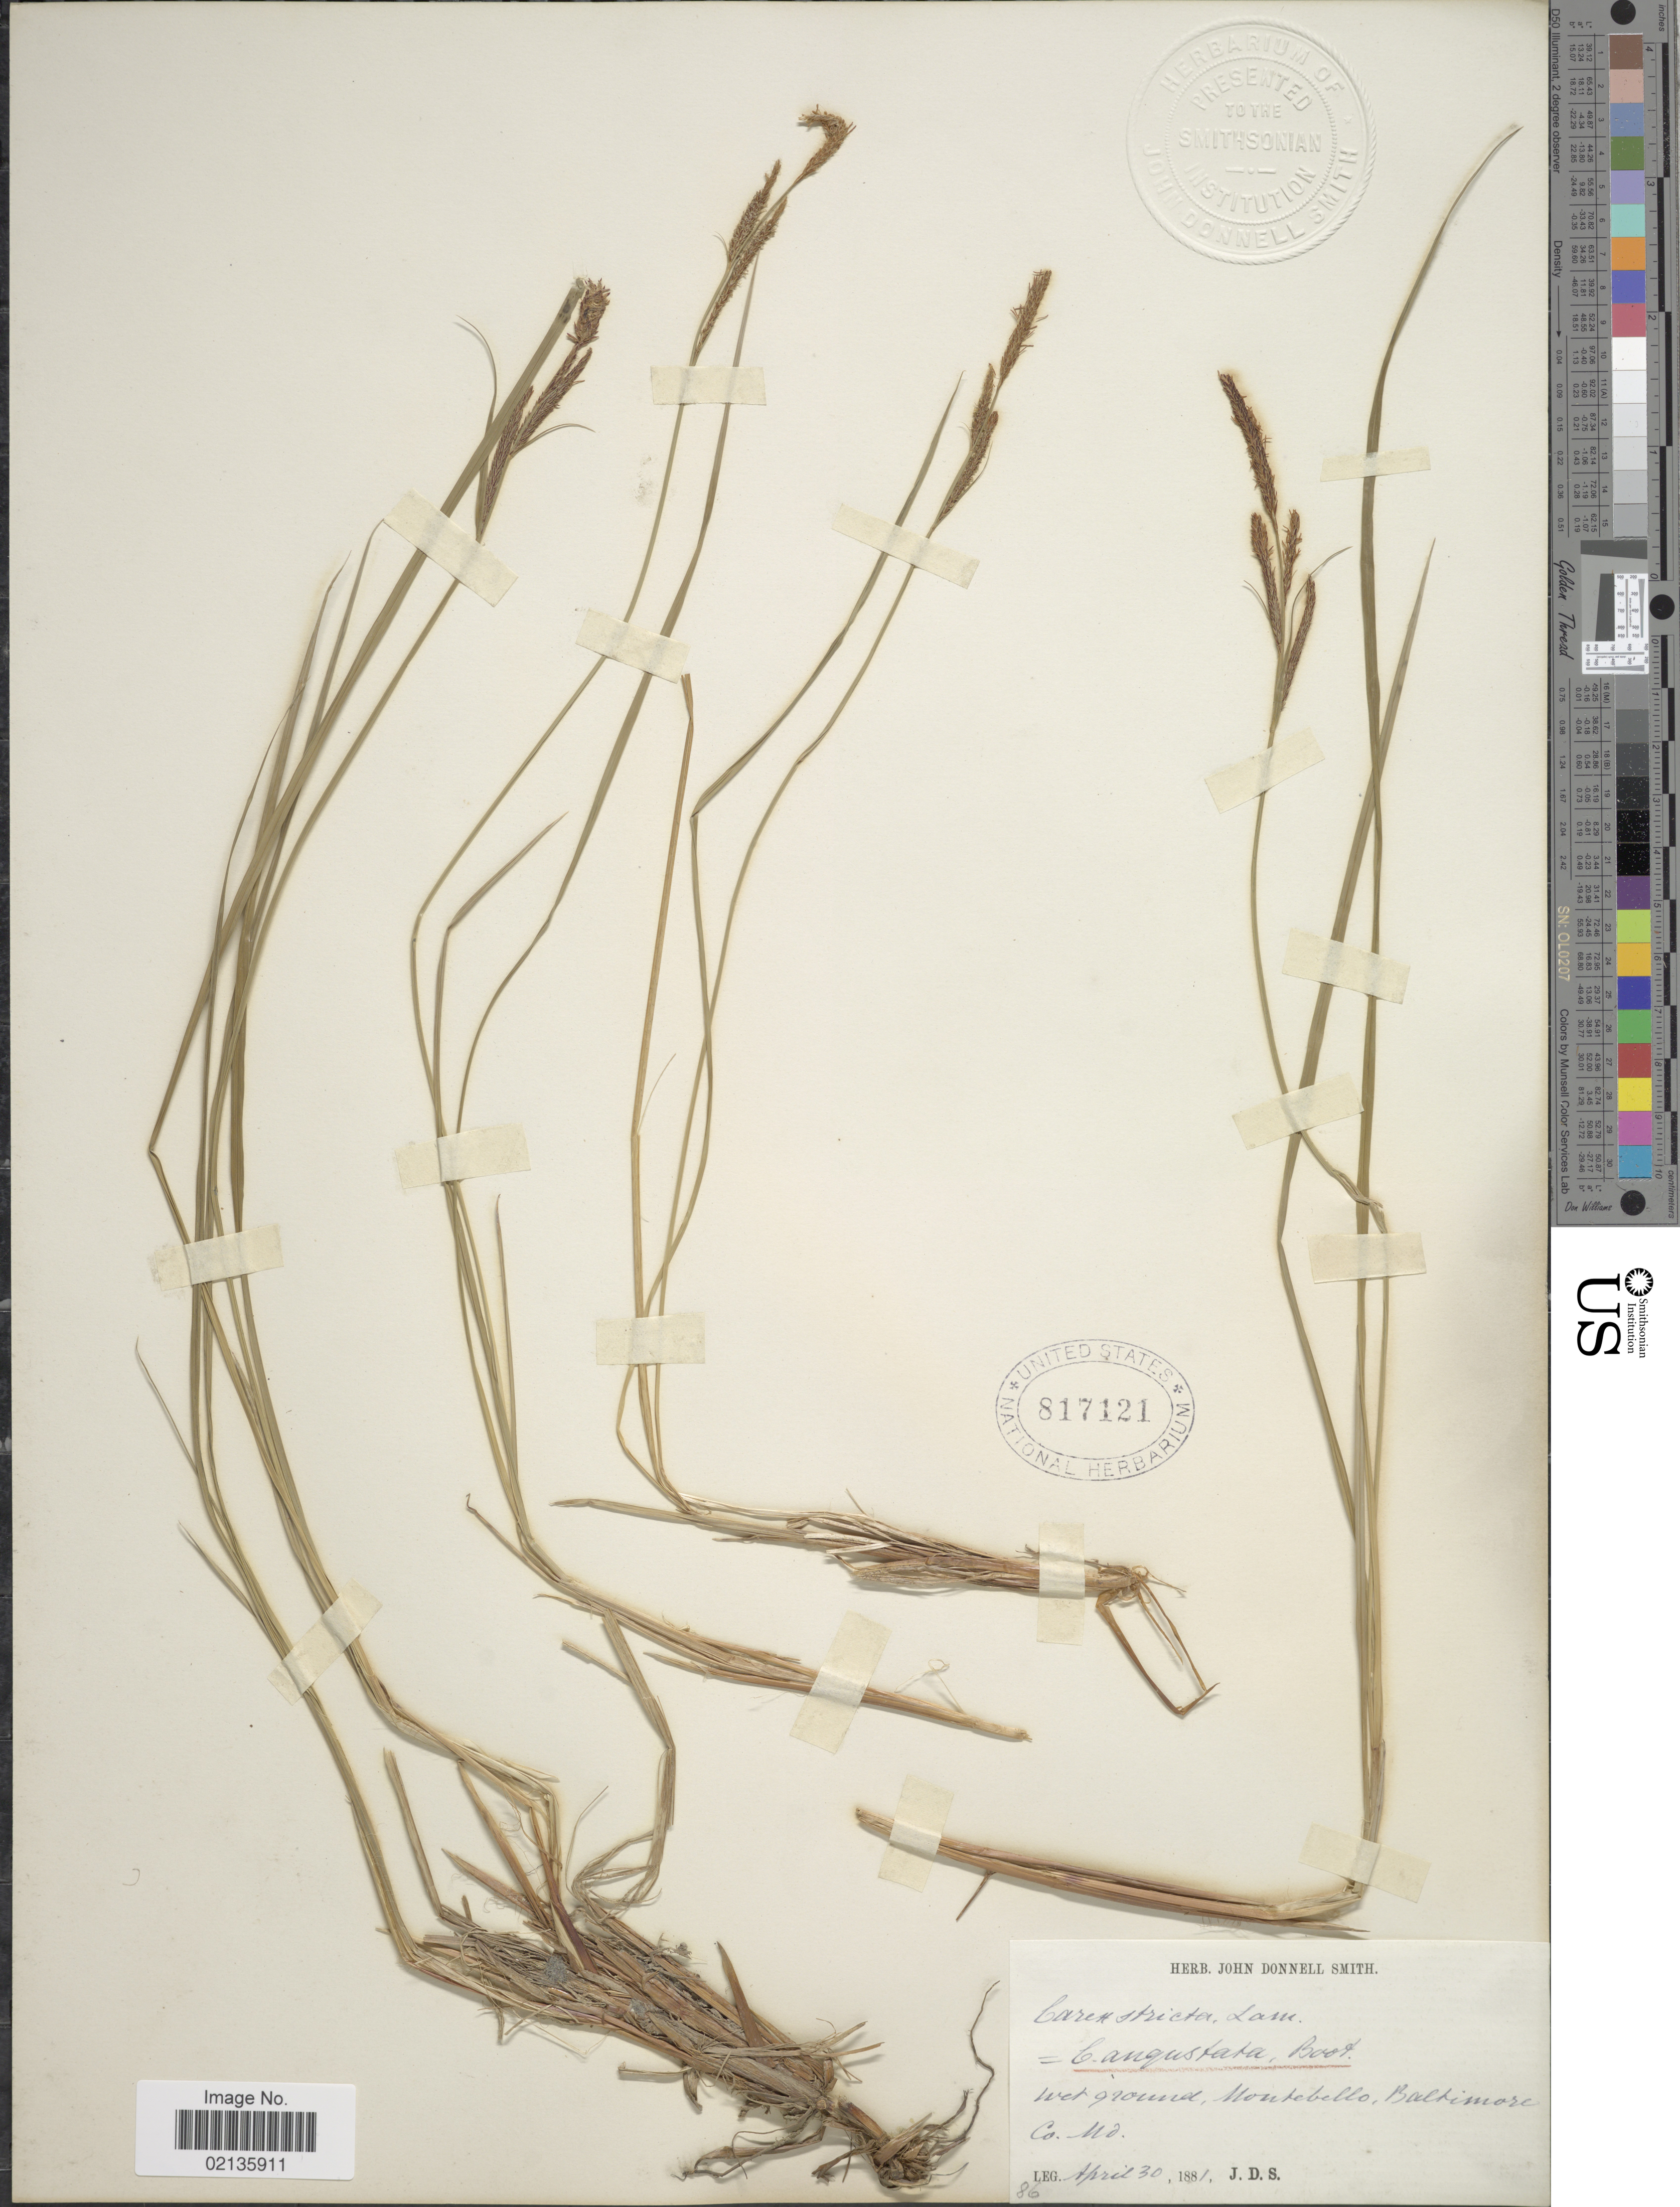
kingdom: Plantae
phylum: Tracheophyta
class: Liliopsida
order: Poales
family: Cyperaceae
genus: Carex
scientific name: Carex stricta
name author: Lam.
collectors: J. Donnell Smith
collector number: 86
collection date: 1881-04-30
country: United States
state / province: Maryland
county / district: Baltimore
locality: Wet ground, Montebello,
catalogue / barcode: US 817121